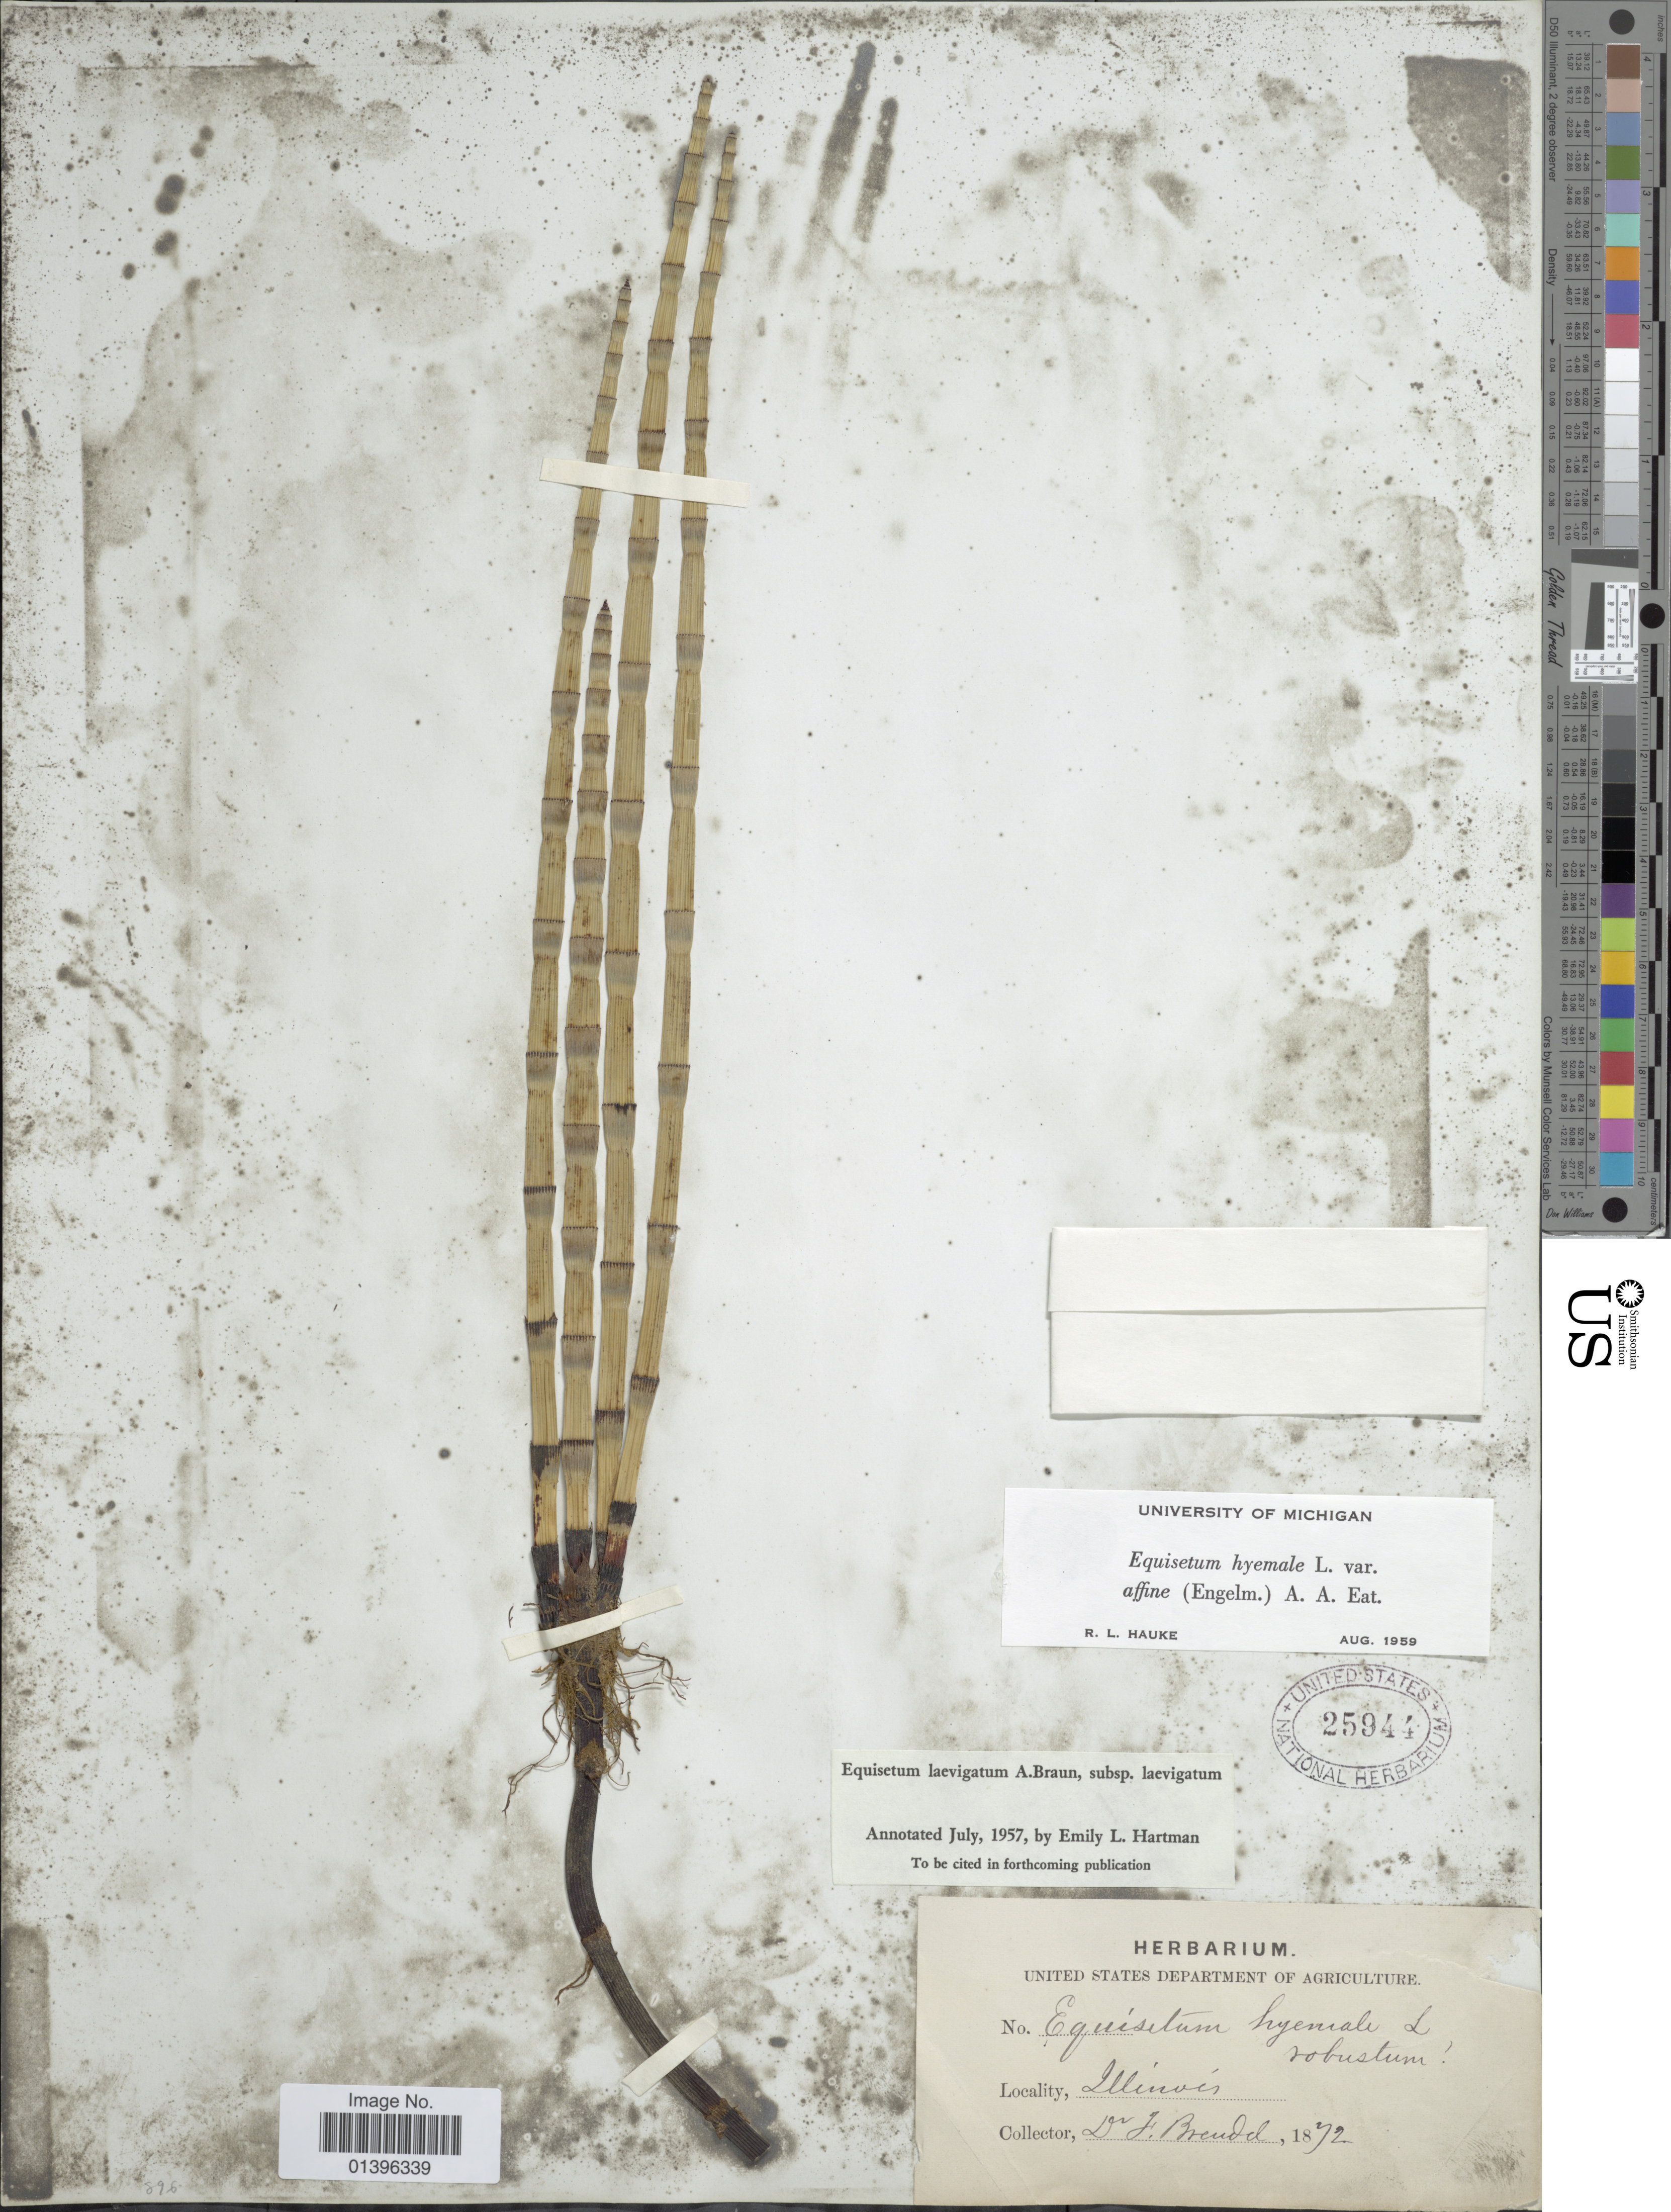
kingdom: Plantae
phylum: Tracheophyta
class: Polypodiopsida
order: Equisetales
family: Equisetaceae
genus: Equisetum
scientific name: Equisetum hyemale var. affine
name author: (Engelm.) A.A. Eaton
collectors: F. Brendel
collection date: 1872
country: United States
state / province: Illinois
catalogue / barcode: US 25944